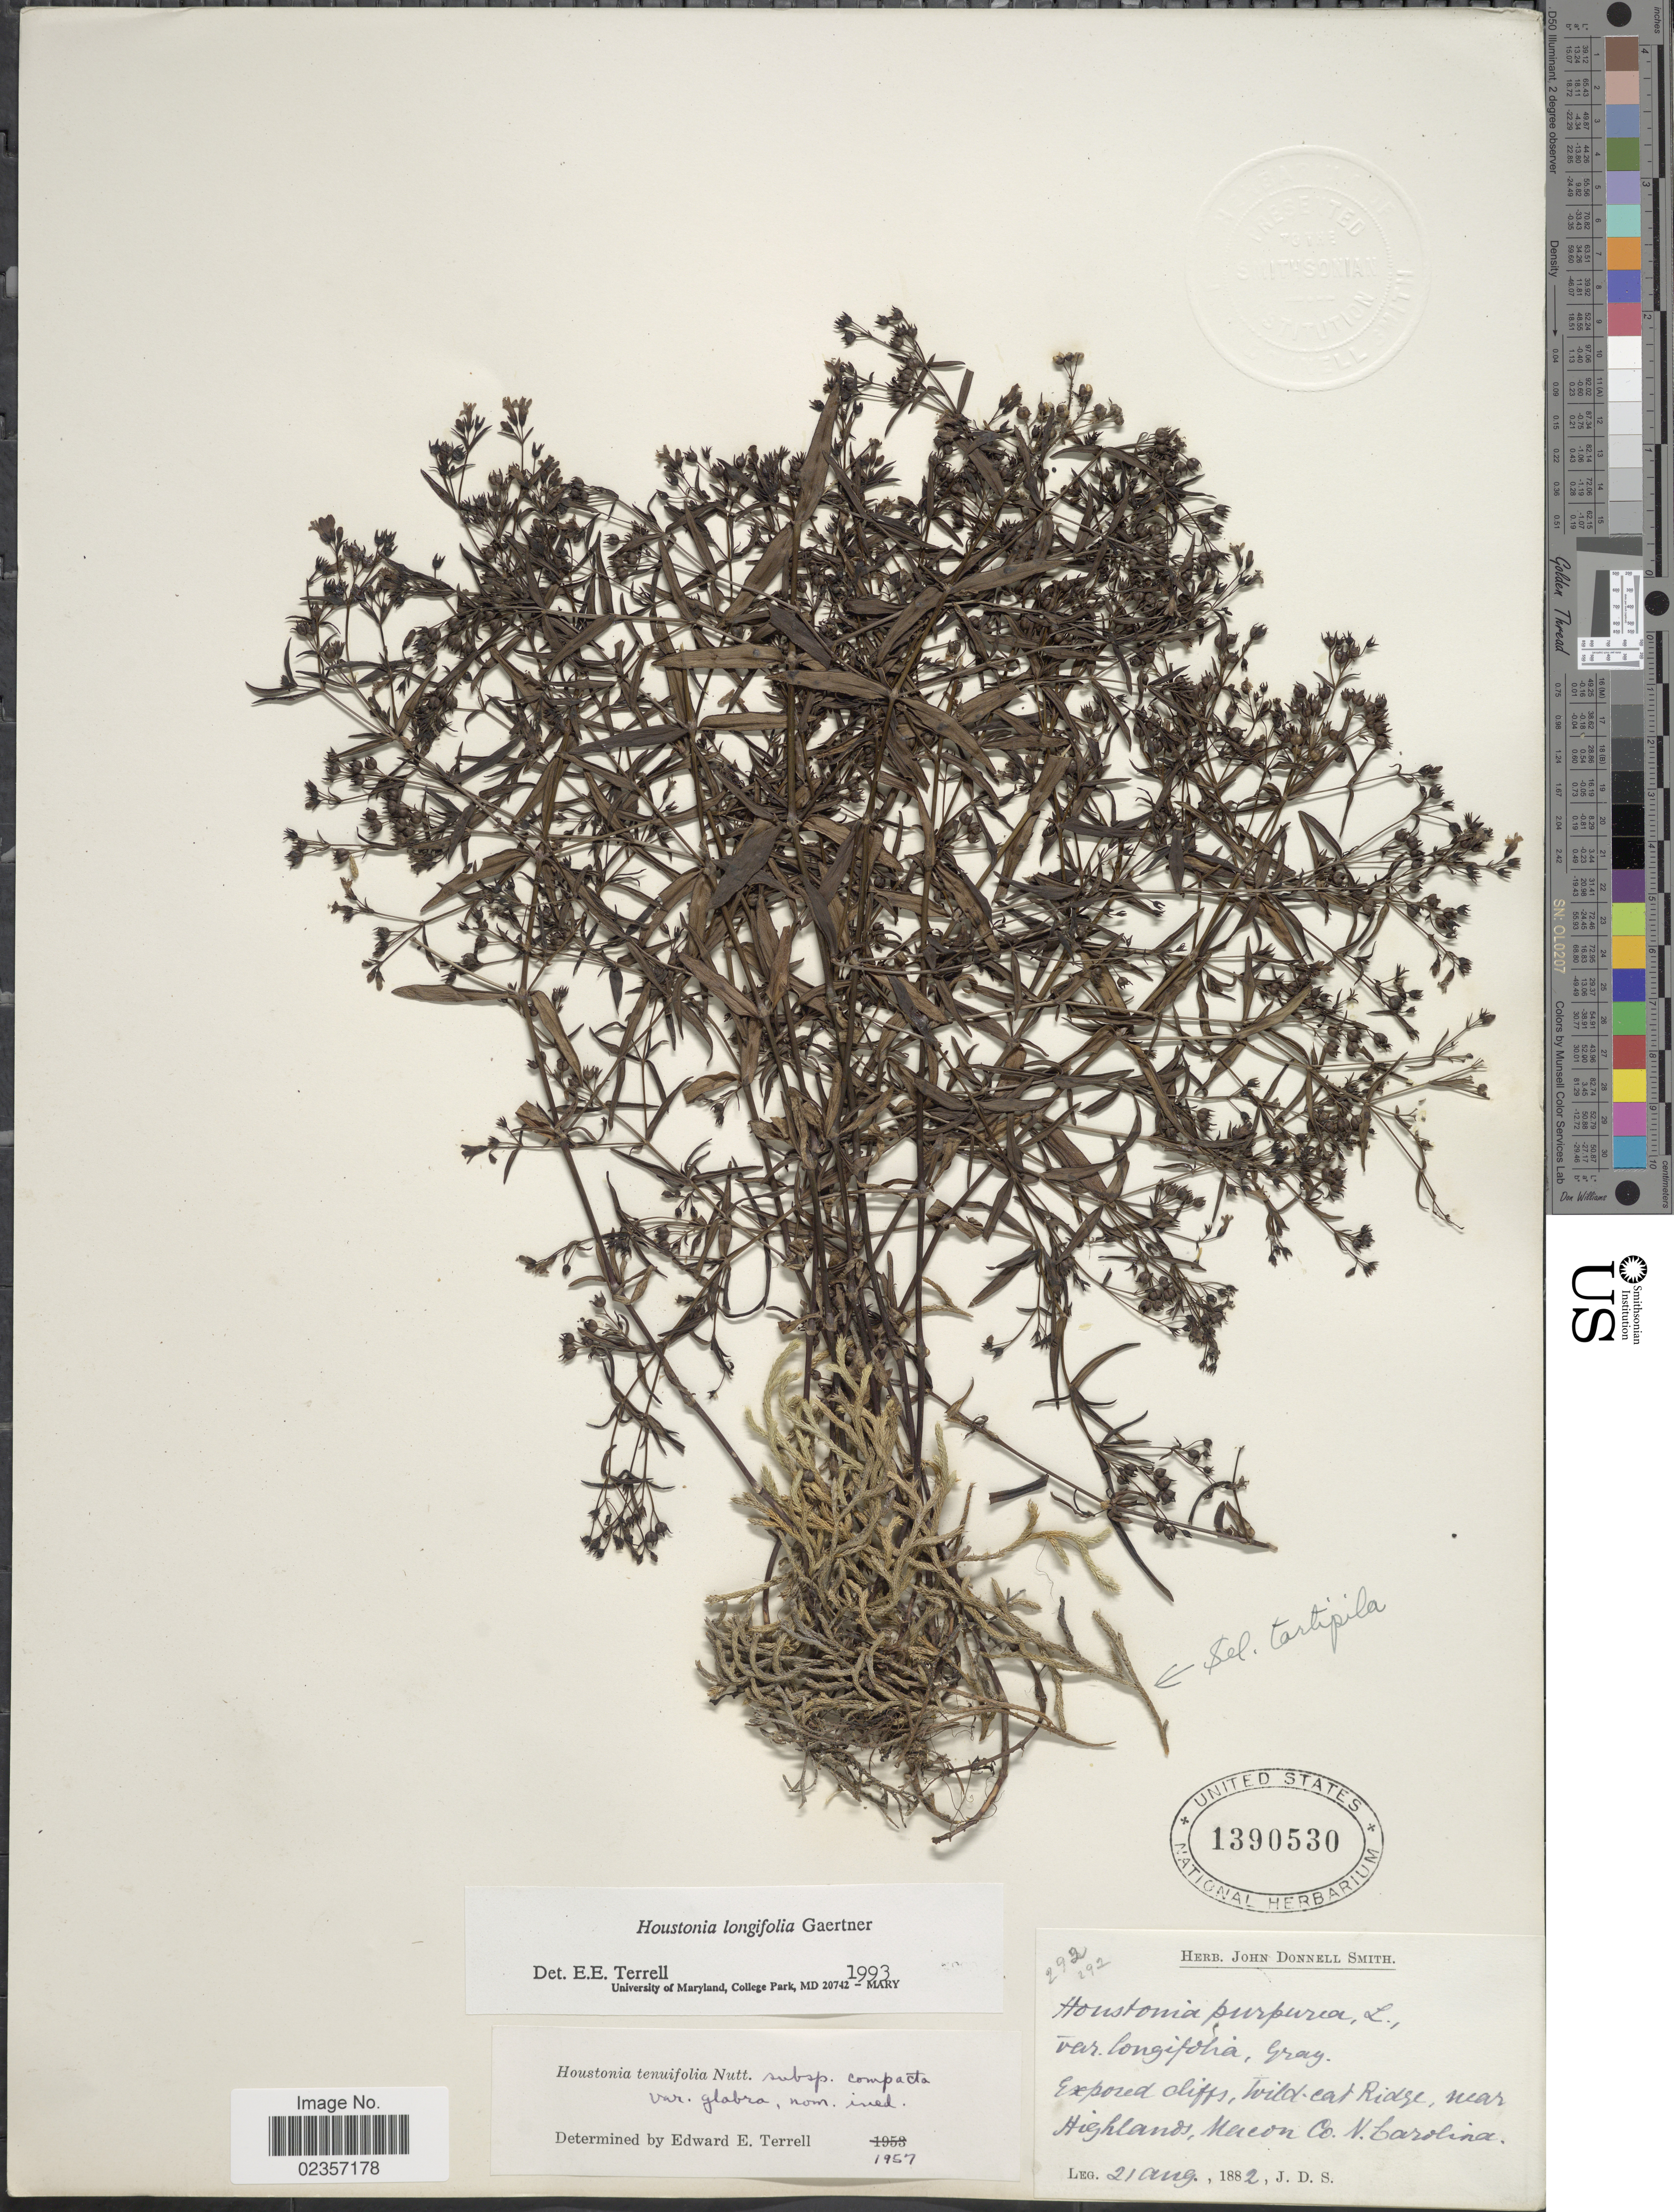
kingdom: Plantae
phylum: Tracheophyta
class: Magnoliopsida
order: Gentianales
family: Rubiaceae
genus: Houstonia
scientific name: Houstonia longifolia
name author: Gaertn.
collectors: J. Donnell Smith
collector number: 292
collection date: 1882-08-21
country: United States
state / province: North Carolina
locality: Exposed cliffs, Wild cat Ridge, near Highlands, Macon Co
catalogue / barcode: US 1390530